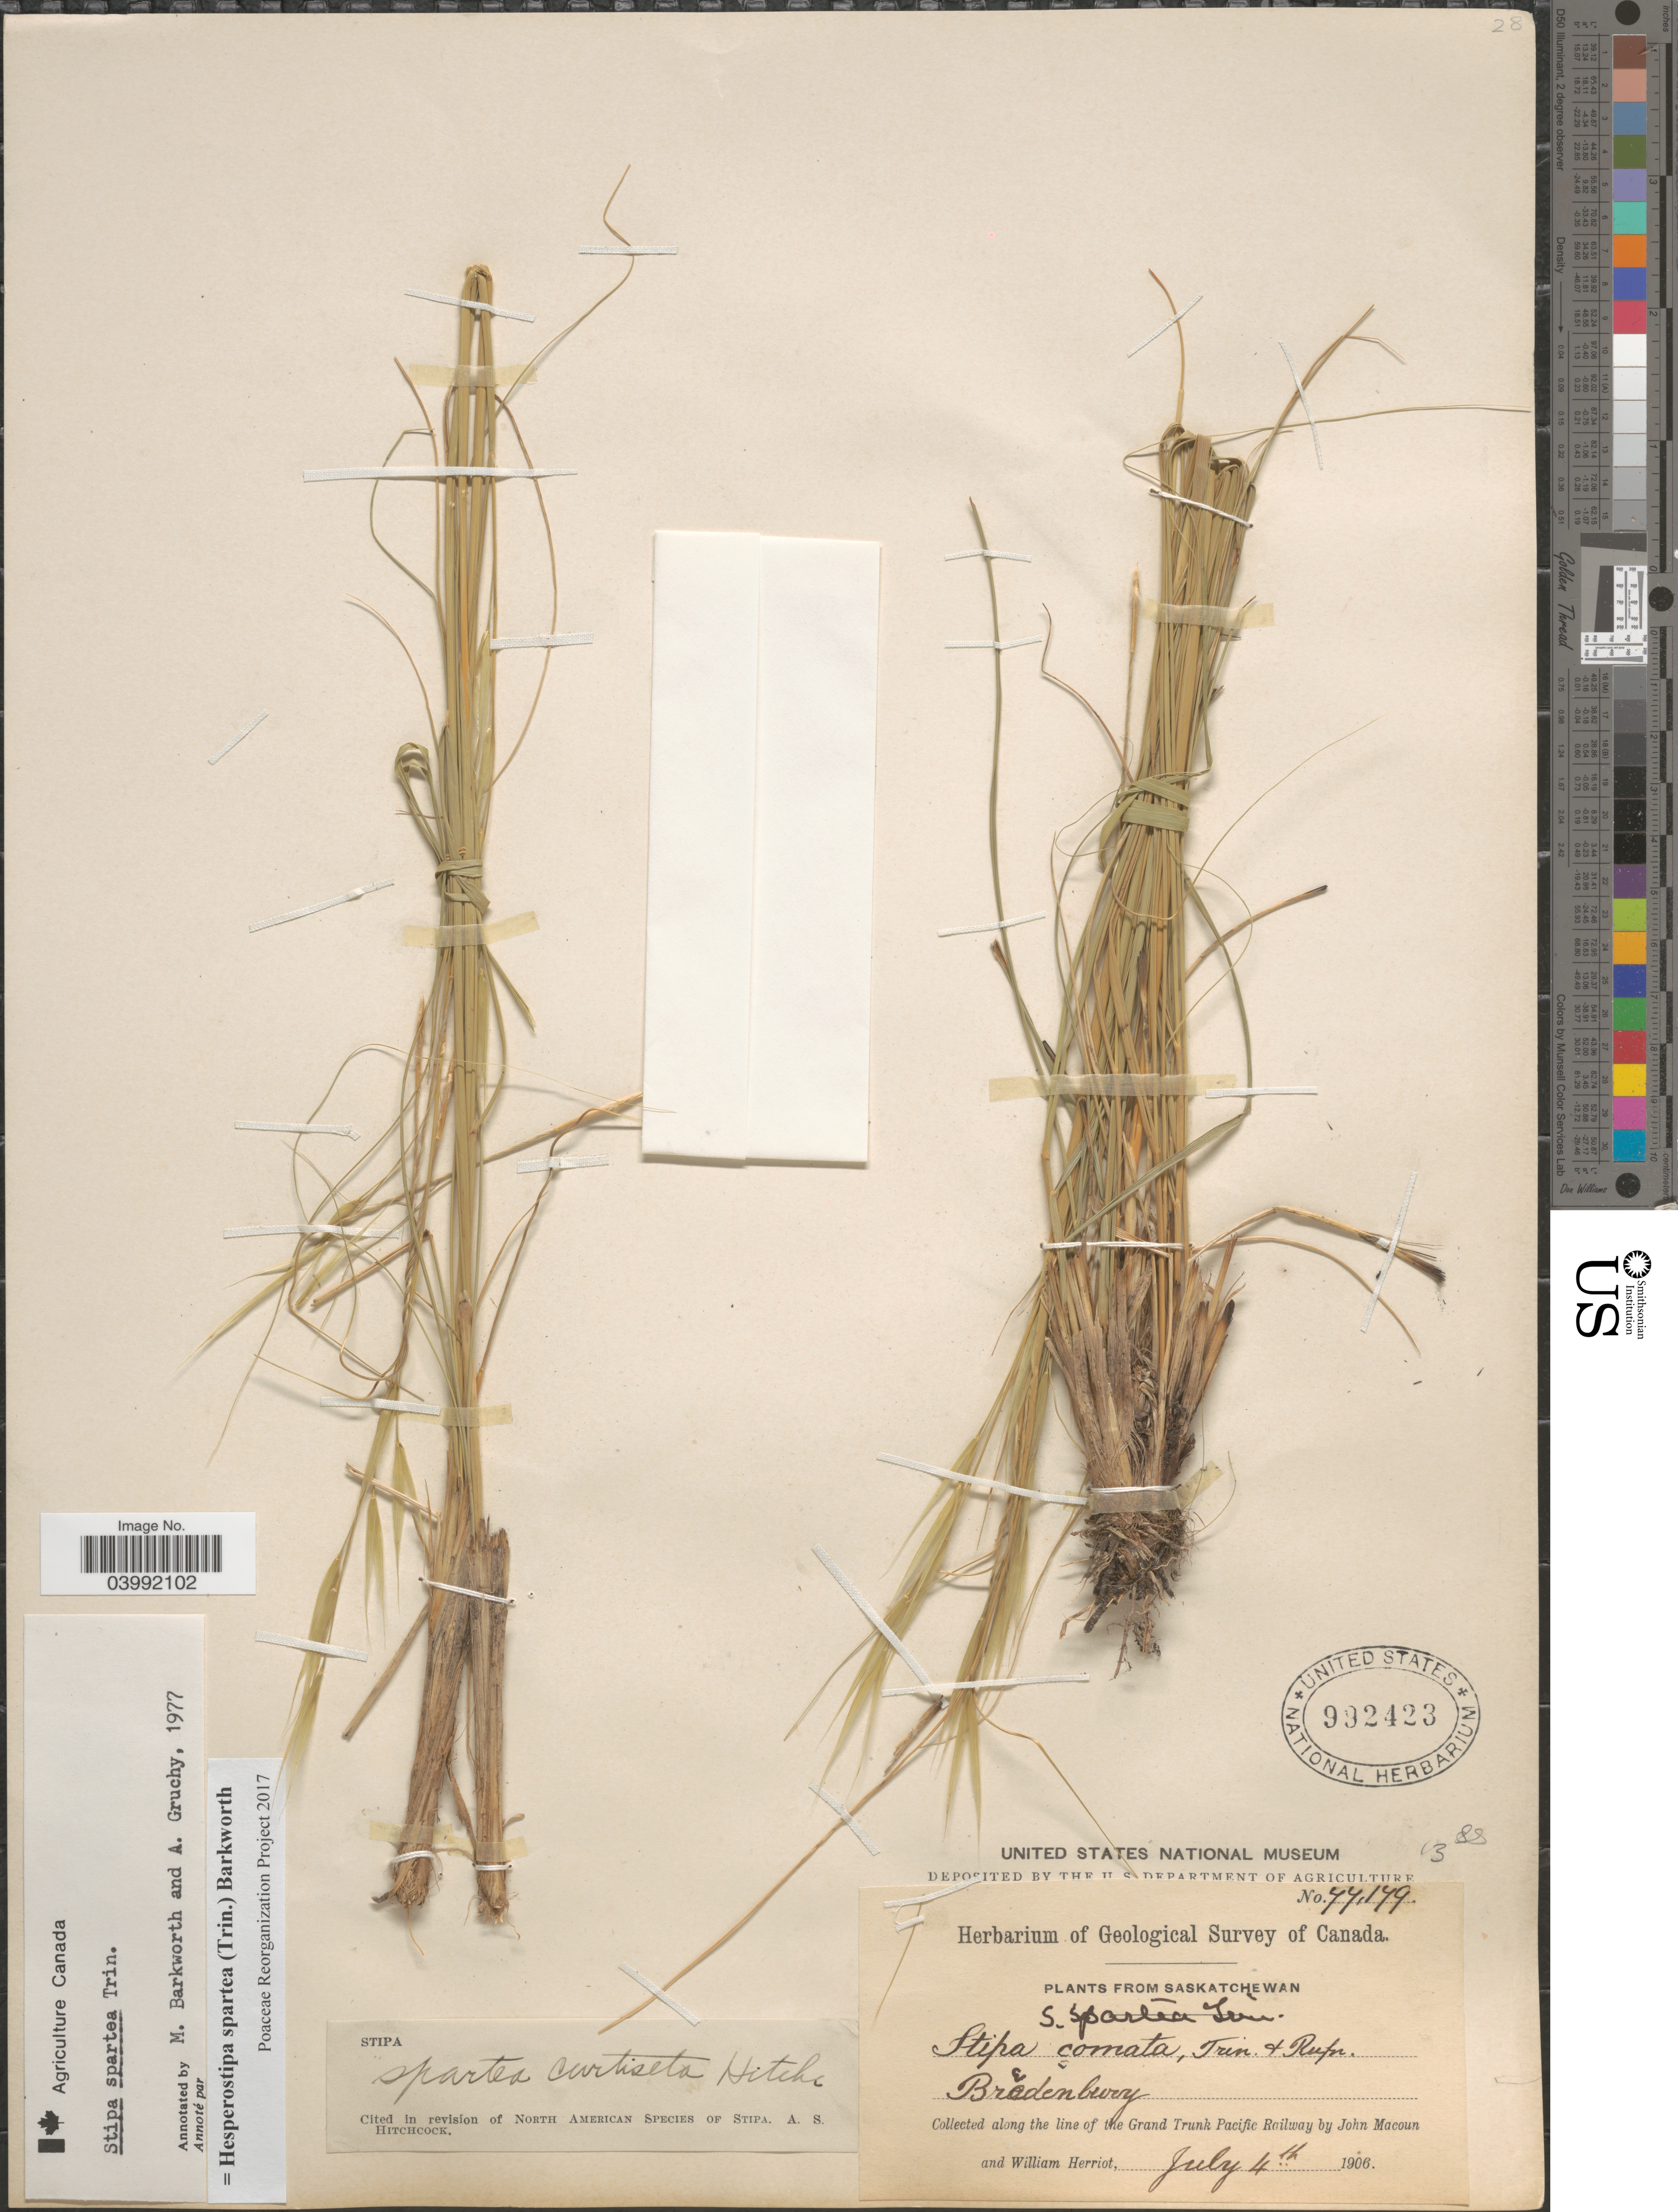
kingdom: Plantae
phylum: Tracheophyta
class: Liliopsida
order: Poales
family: Poaceae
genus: Hesperostipa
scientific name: Hesperostipa spartea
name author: (Trin.) Barkworth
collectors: J. Macoun & W. Herriot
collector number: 77179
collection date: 1906-07-04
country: Canada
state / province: Saskatchewan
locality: Bredenbury. Along the line of the Grand Trunk Pacific Railway.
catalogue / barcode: US 992423